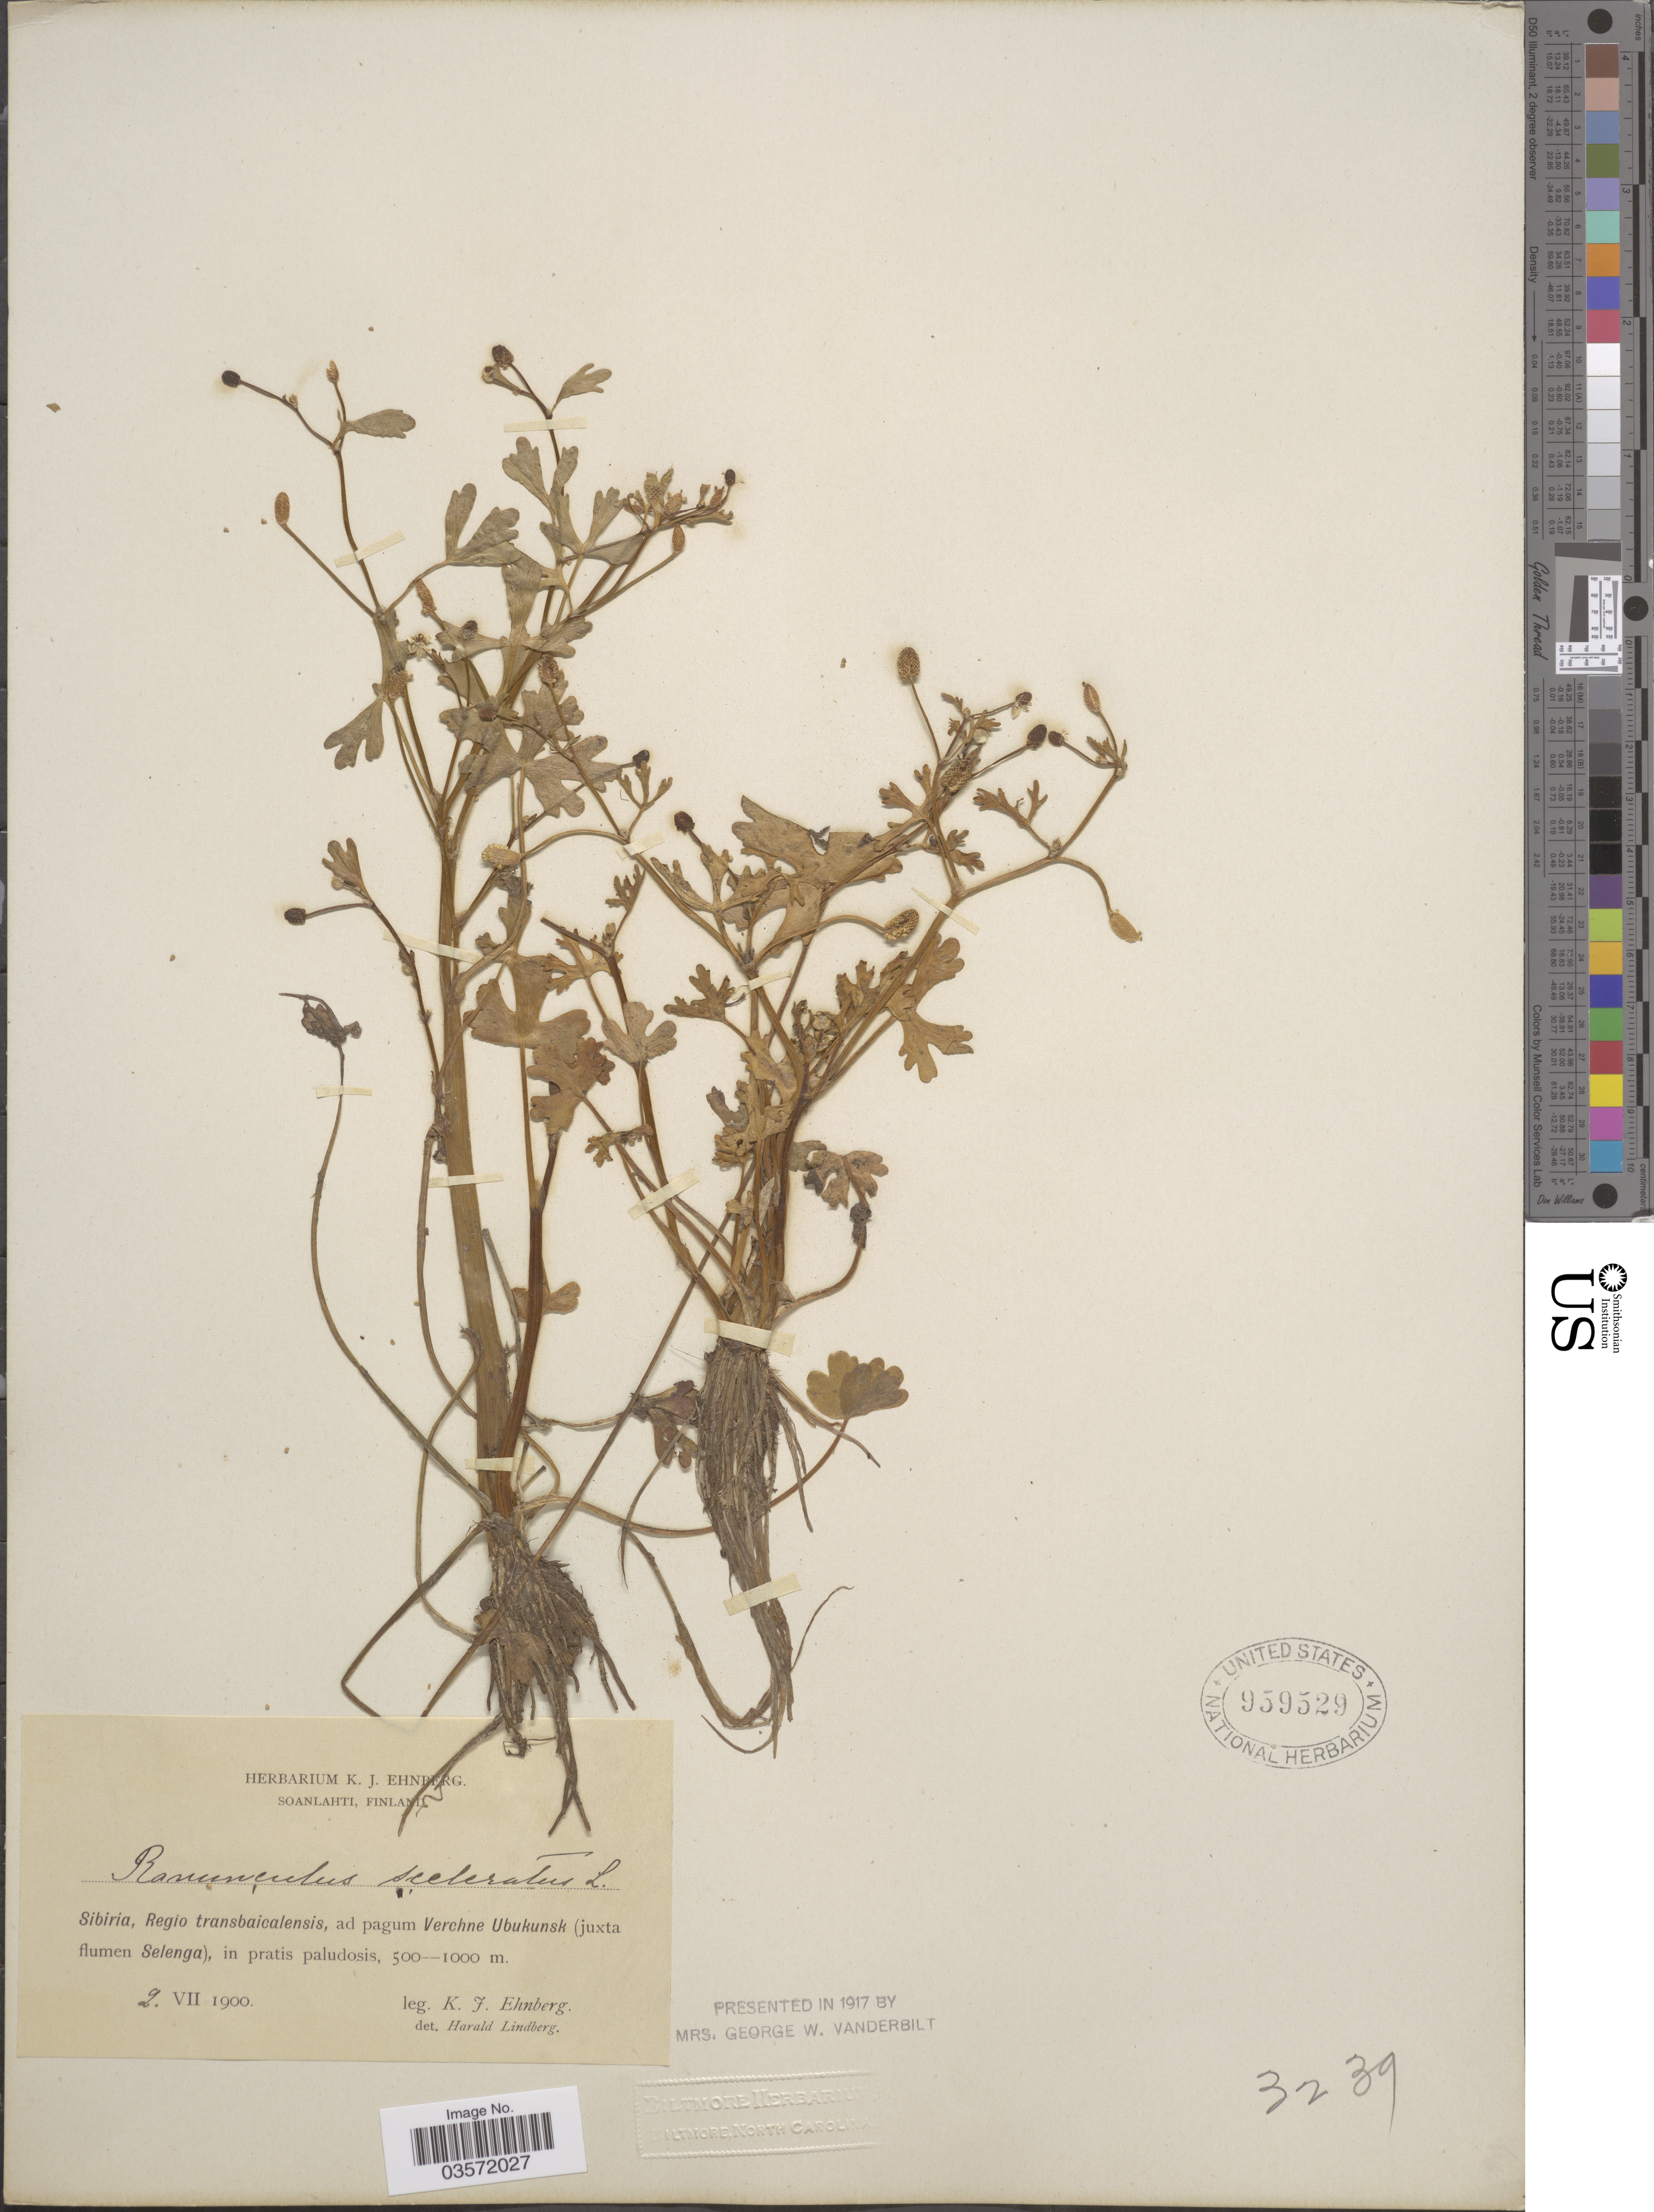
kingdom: Plantae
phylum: Tracheophyta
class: Magnoliopsida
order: Ranunculales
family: Ranunculaceae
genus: Ranunculus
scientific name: Ranunculus sceleratus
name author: L.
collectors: K. Ehnberg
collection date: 1900-07-02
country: Russian Federation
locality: Sibiria, Regio transbaicalensis, ad pagum Verchne Ubukunsk (juxta flumen Selenga), in pratis paludosis.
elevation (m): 500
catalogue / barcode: US 959529